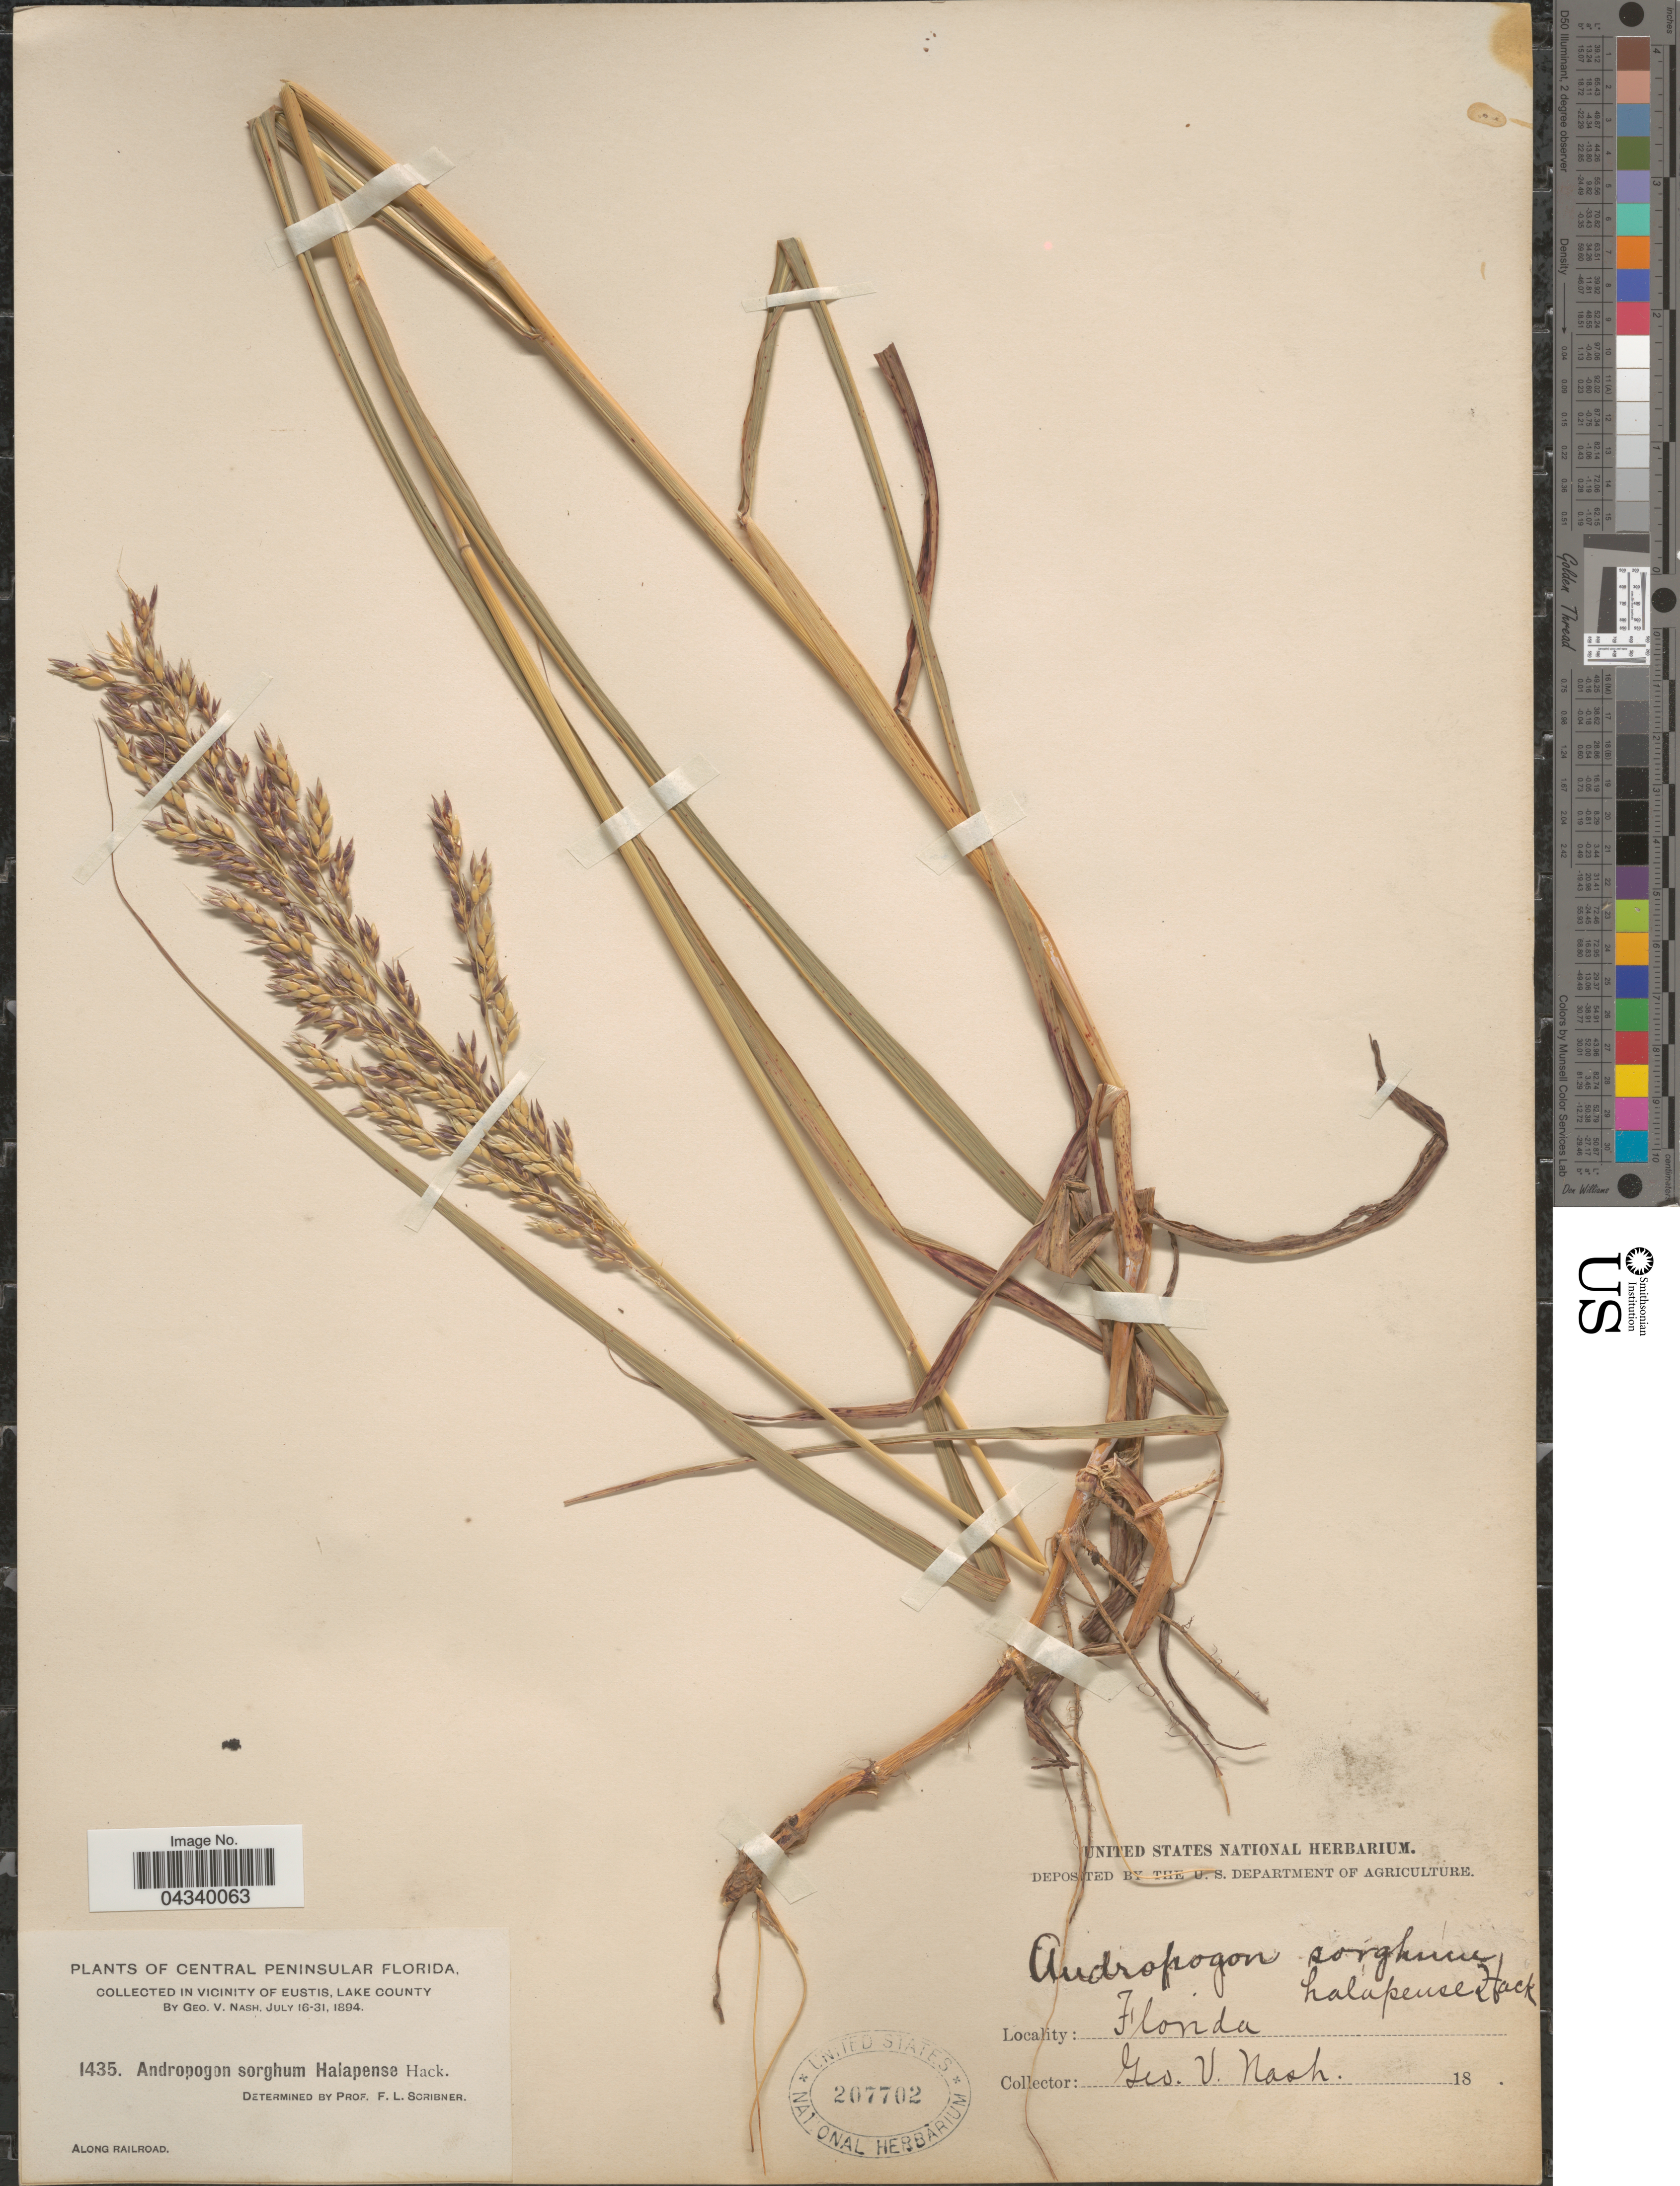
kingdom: Plantae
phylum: Tracheophyta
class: Liliopsida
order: Poales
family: Poaceae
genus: Sorghum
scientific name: Sorghum halepense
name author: (L.) Pers.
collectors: G. V. Nash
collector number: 1435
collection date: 1894-07-16/1894-07-31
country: United States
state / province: Florida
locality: Central Peninsular Florida. In Vicinity of Eustis, Lake County.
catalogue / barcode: US 207702